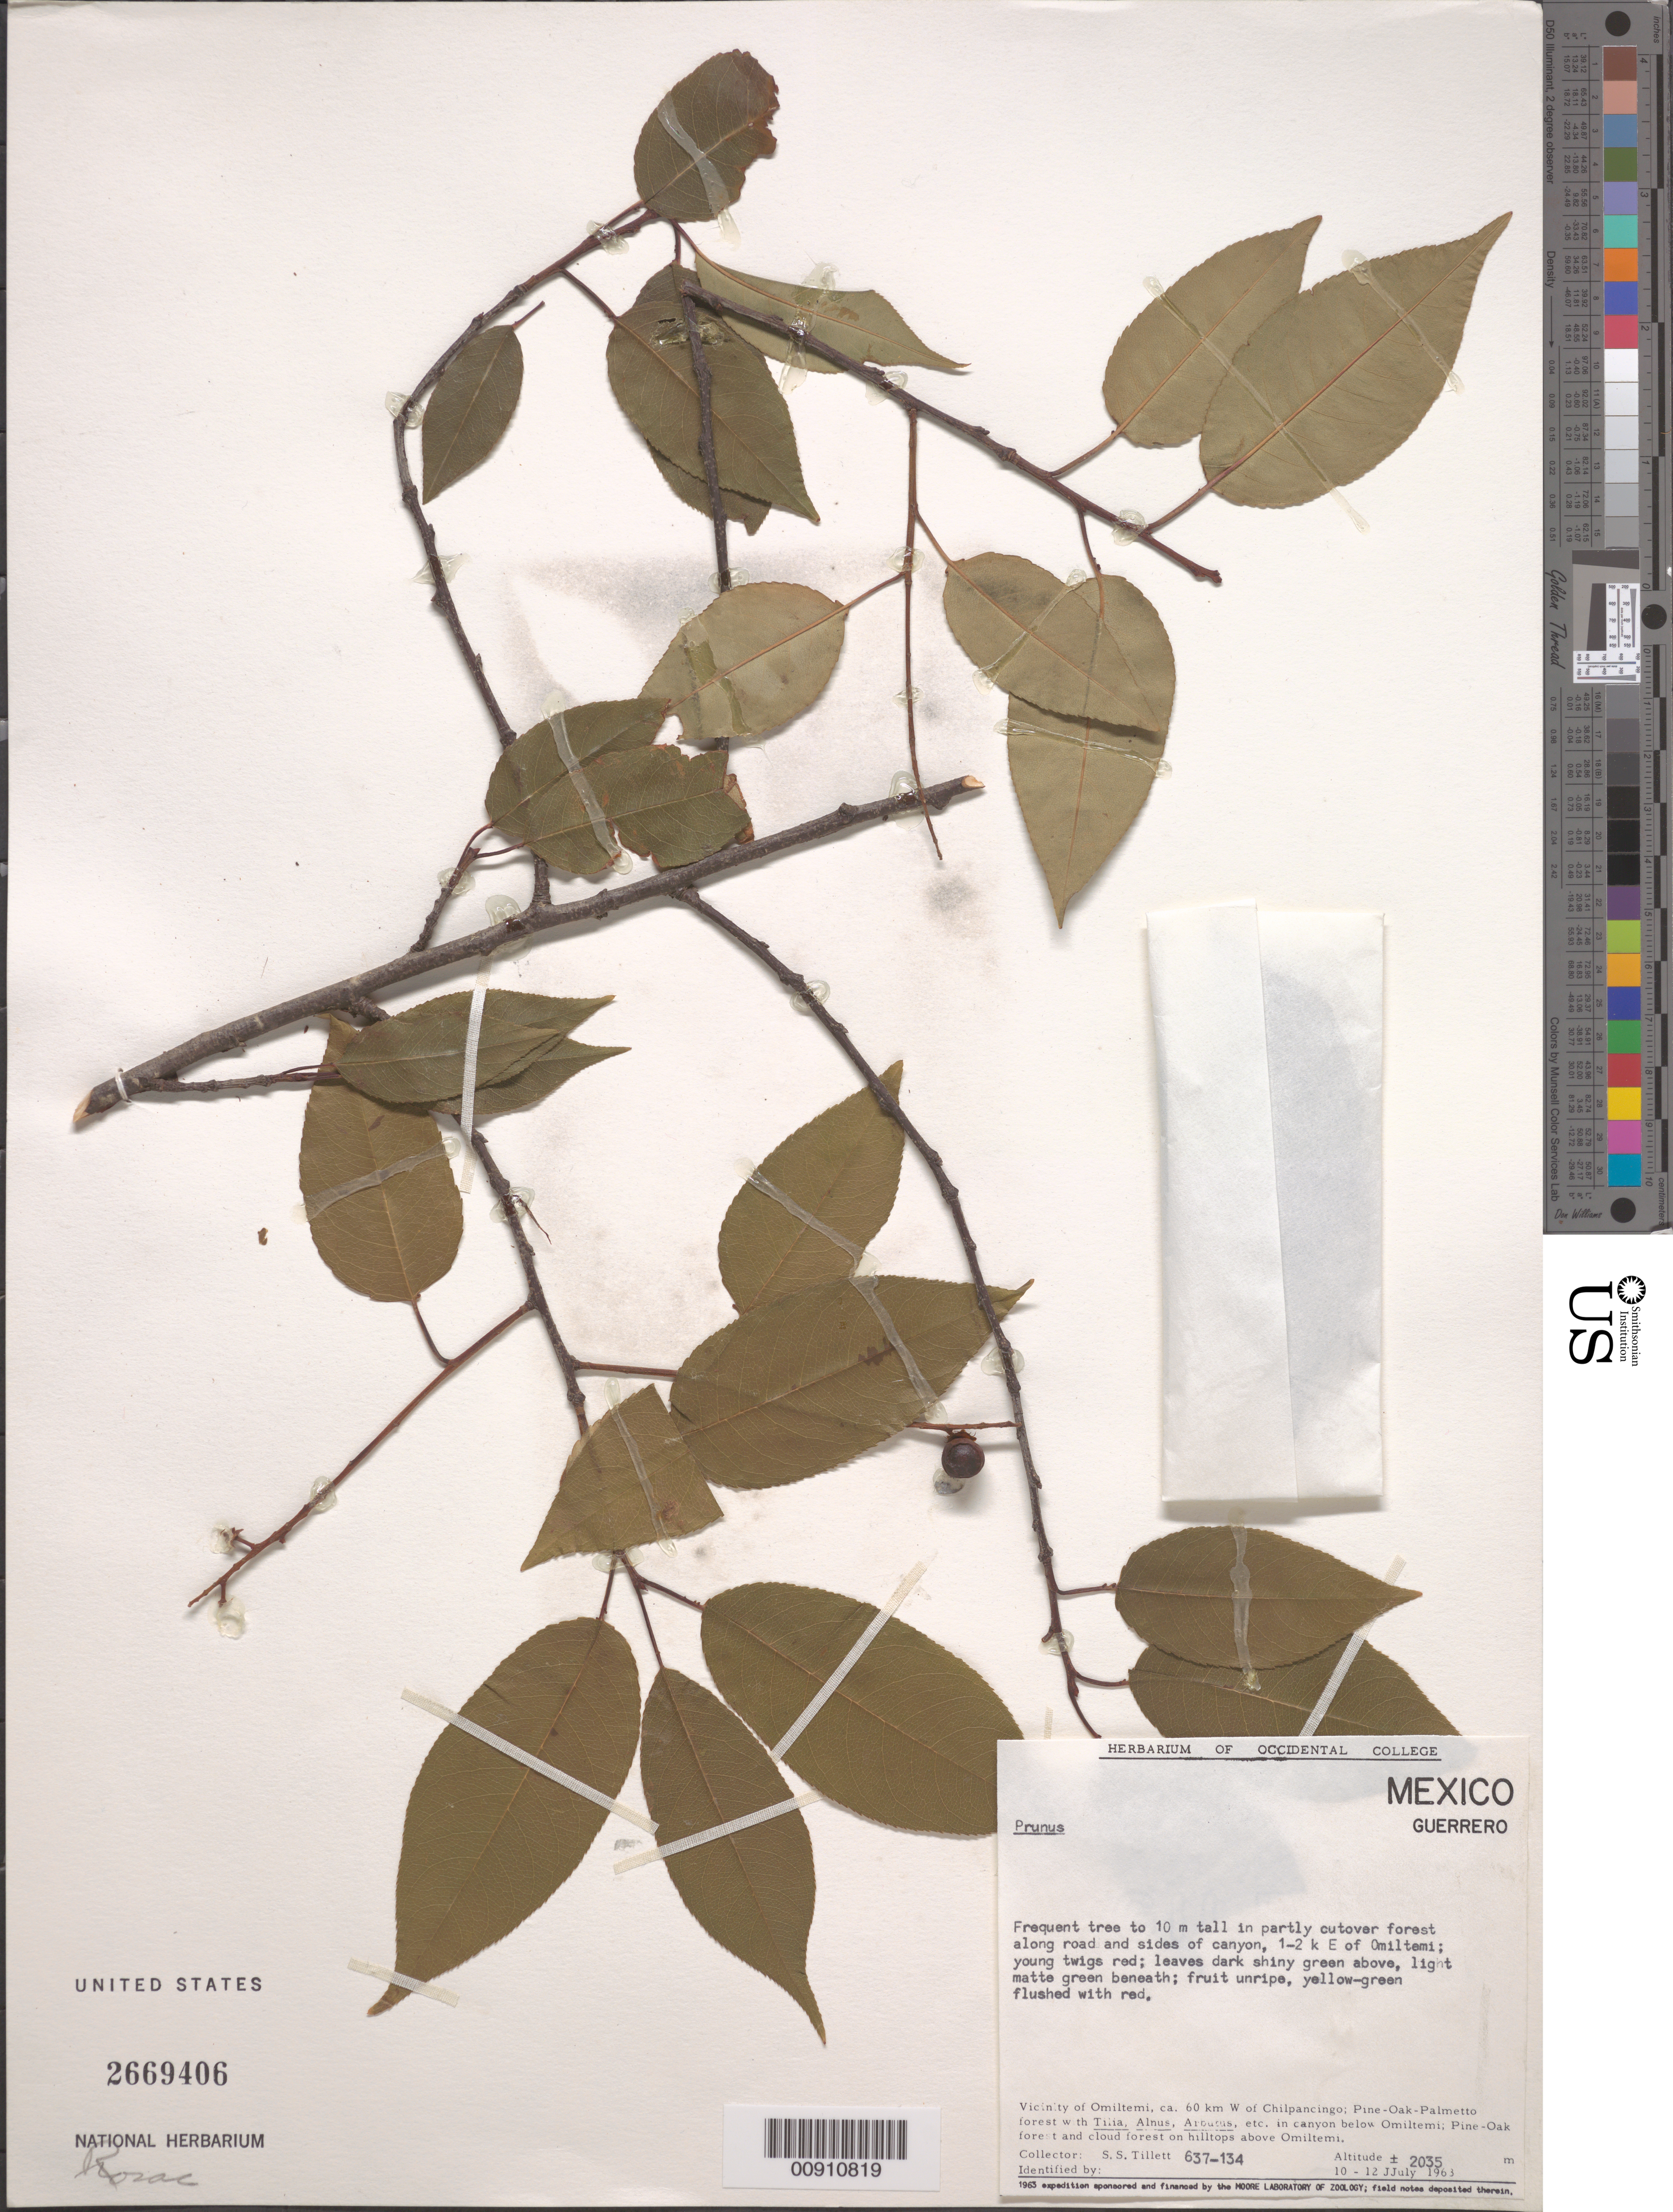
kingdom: Plantae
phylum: Tracheophyta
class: Magnoliopsida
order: Rosales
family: Rosaceae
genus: Prunus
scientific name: Prunus sp.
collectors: S. S. Tillett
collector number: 637-134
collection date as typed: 10 Jul 1963 to 12 Jul 1963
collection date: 1963-07-10/1963-07-12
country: Mexico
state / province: Guerrero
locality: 1-2 km E of Omiltemi, ca. 60 km. W of Chilpancingo.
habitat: In partly cutover forest along road and sides of canyon. Pine-Oak-Palmetto forest with Tilia, Arbutus, etc. in canyon below Omiltemi; Pine-Oak forest and cloud forest on hilltops above Omiltemi.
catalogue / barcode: US 2669406